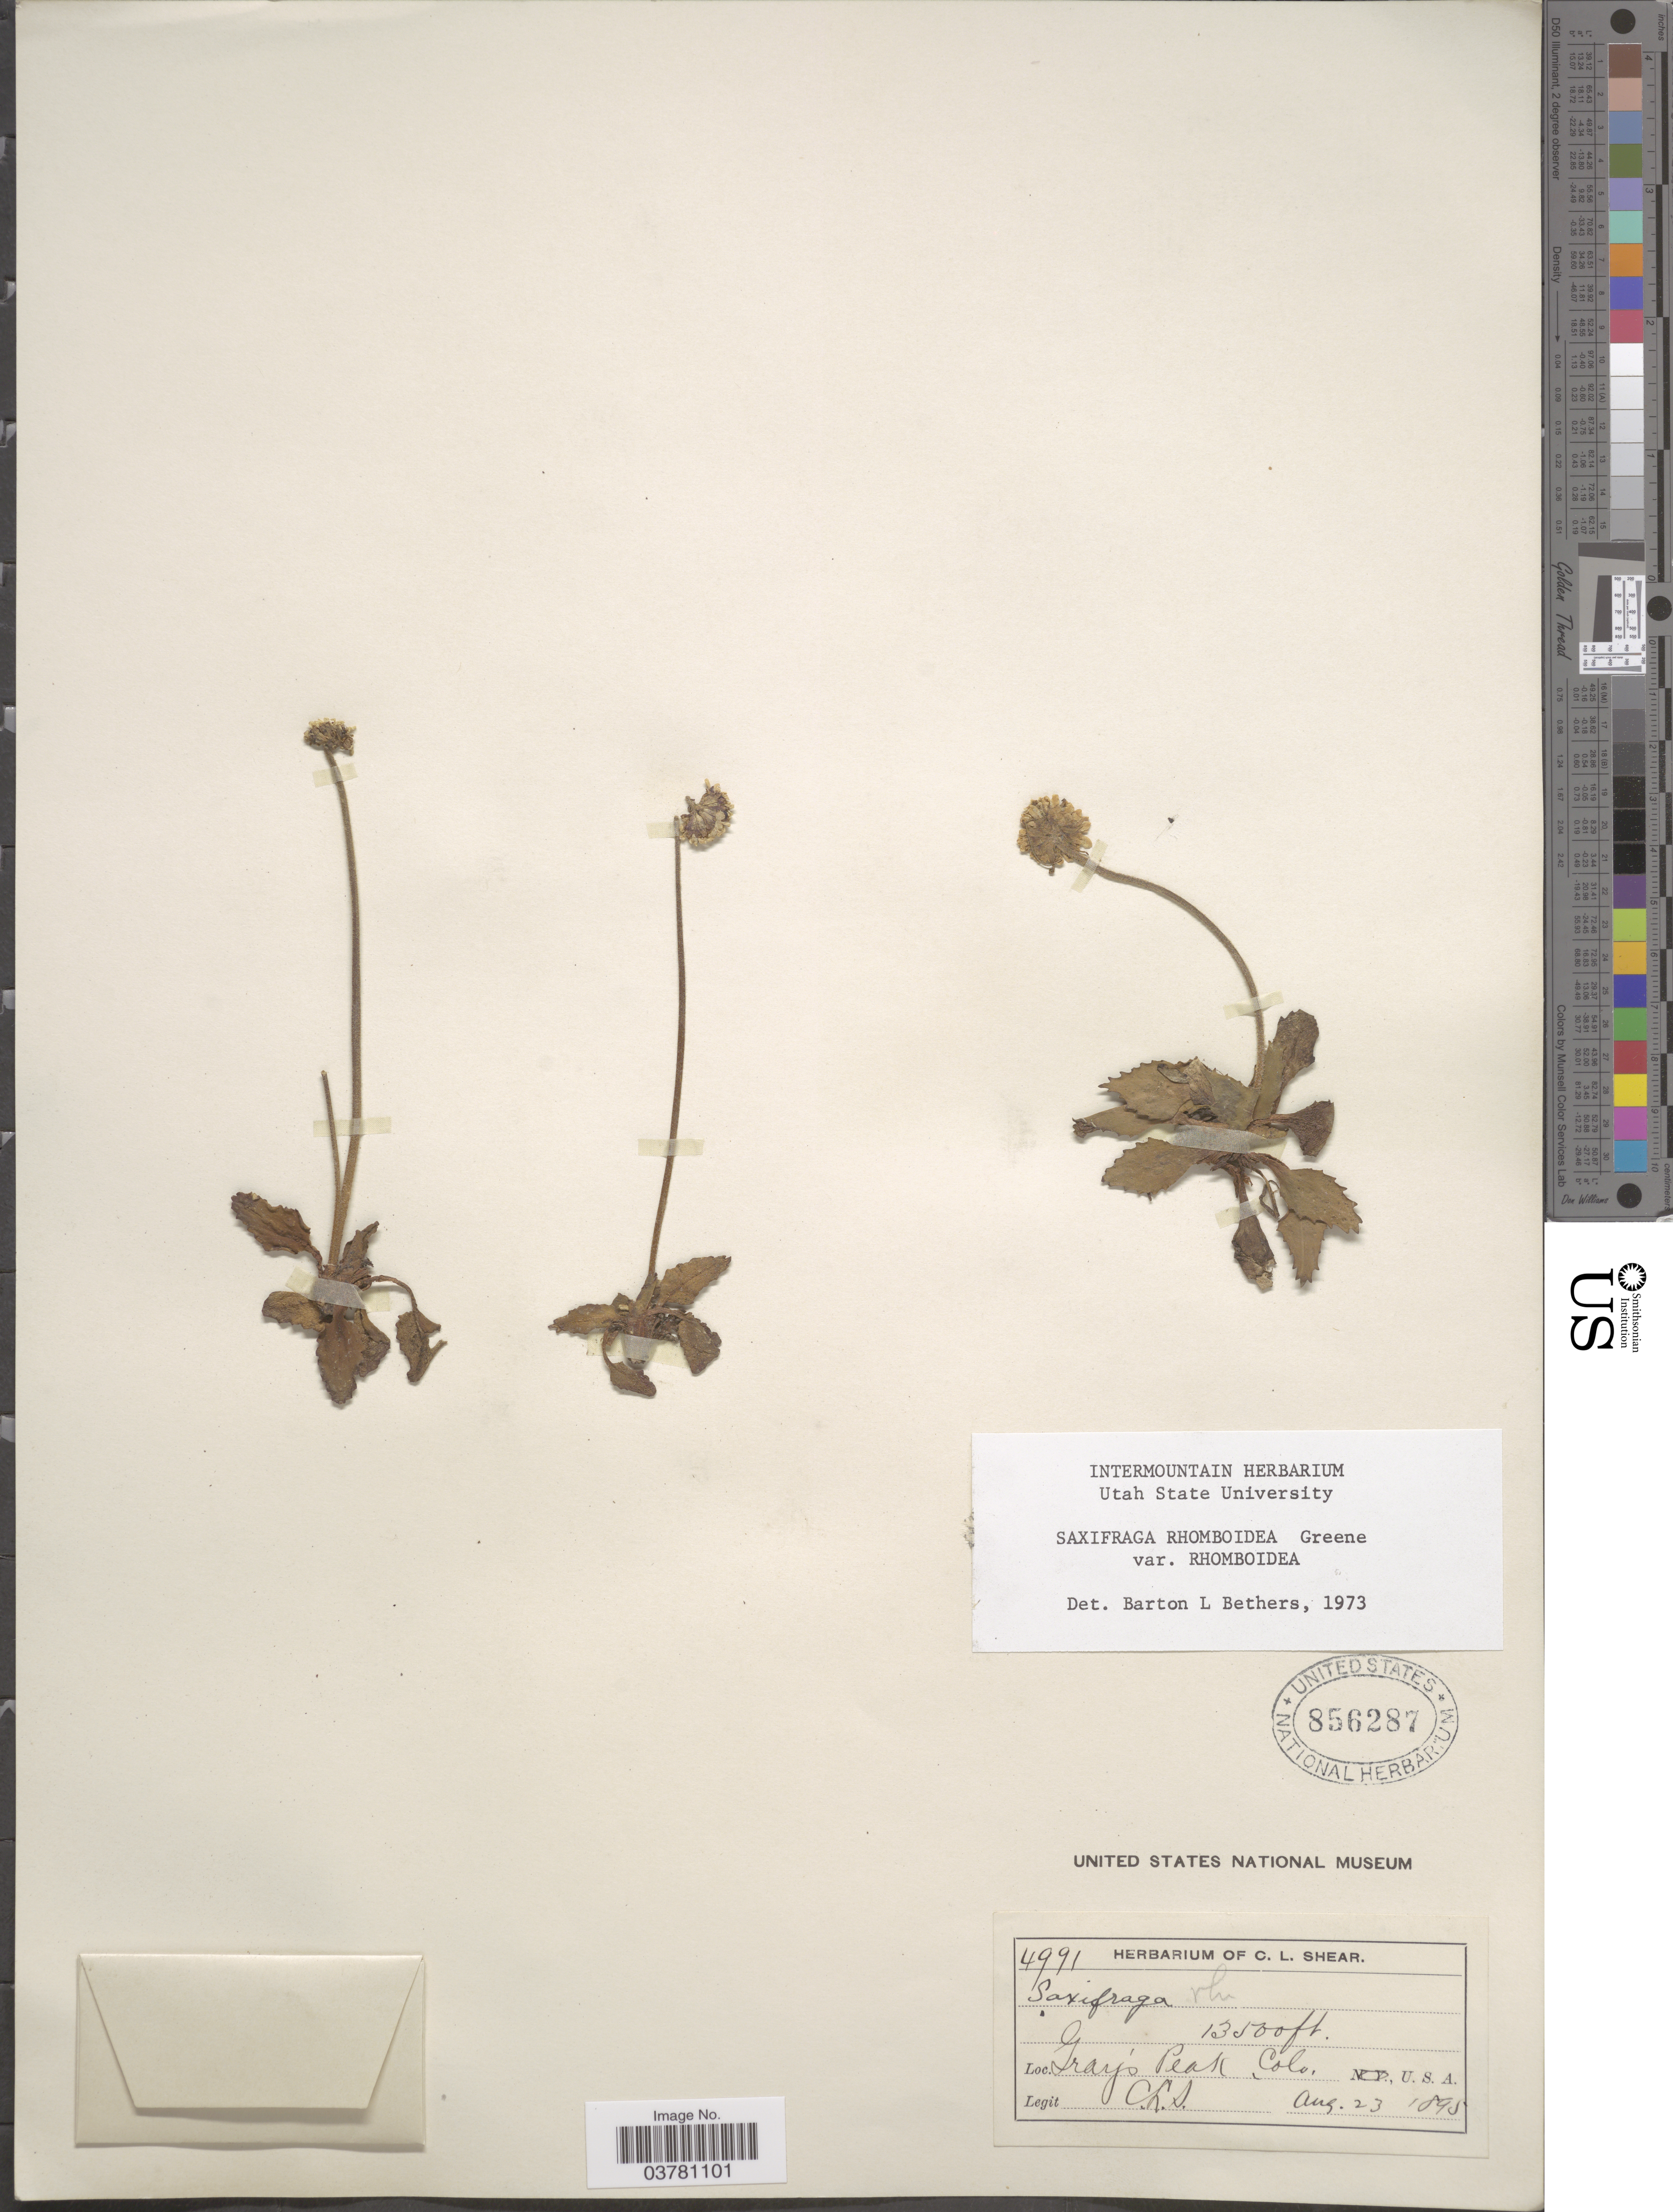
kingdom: Plantae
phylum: Tracheophyta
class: Magnoliopsida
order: Saxifragales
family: Saxifragaceae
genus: Micranthes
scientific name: Micranthes rhomboidea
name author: (Greene) Small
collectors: C. L. Shear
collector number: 4991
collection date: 1895-08-23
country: United States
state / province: Colorado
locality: Gray's Peak.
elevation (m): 4115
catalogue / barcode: US 856287